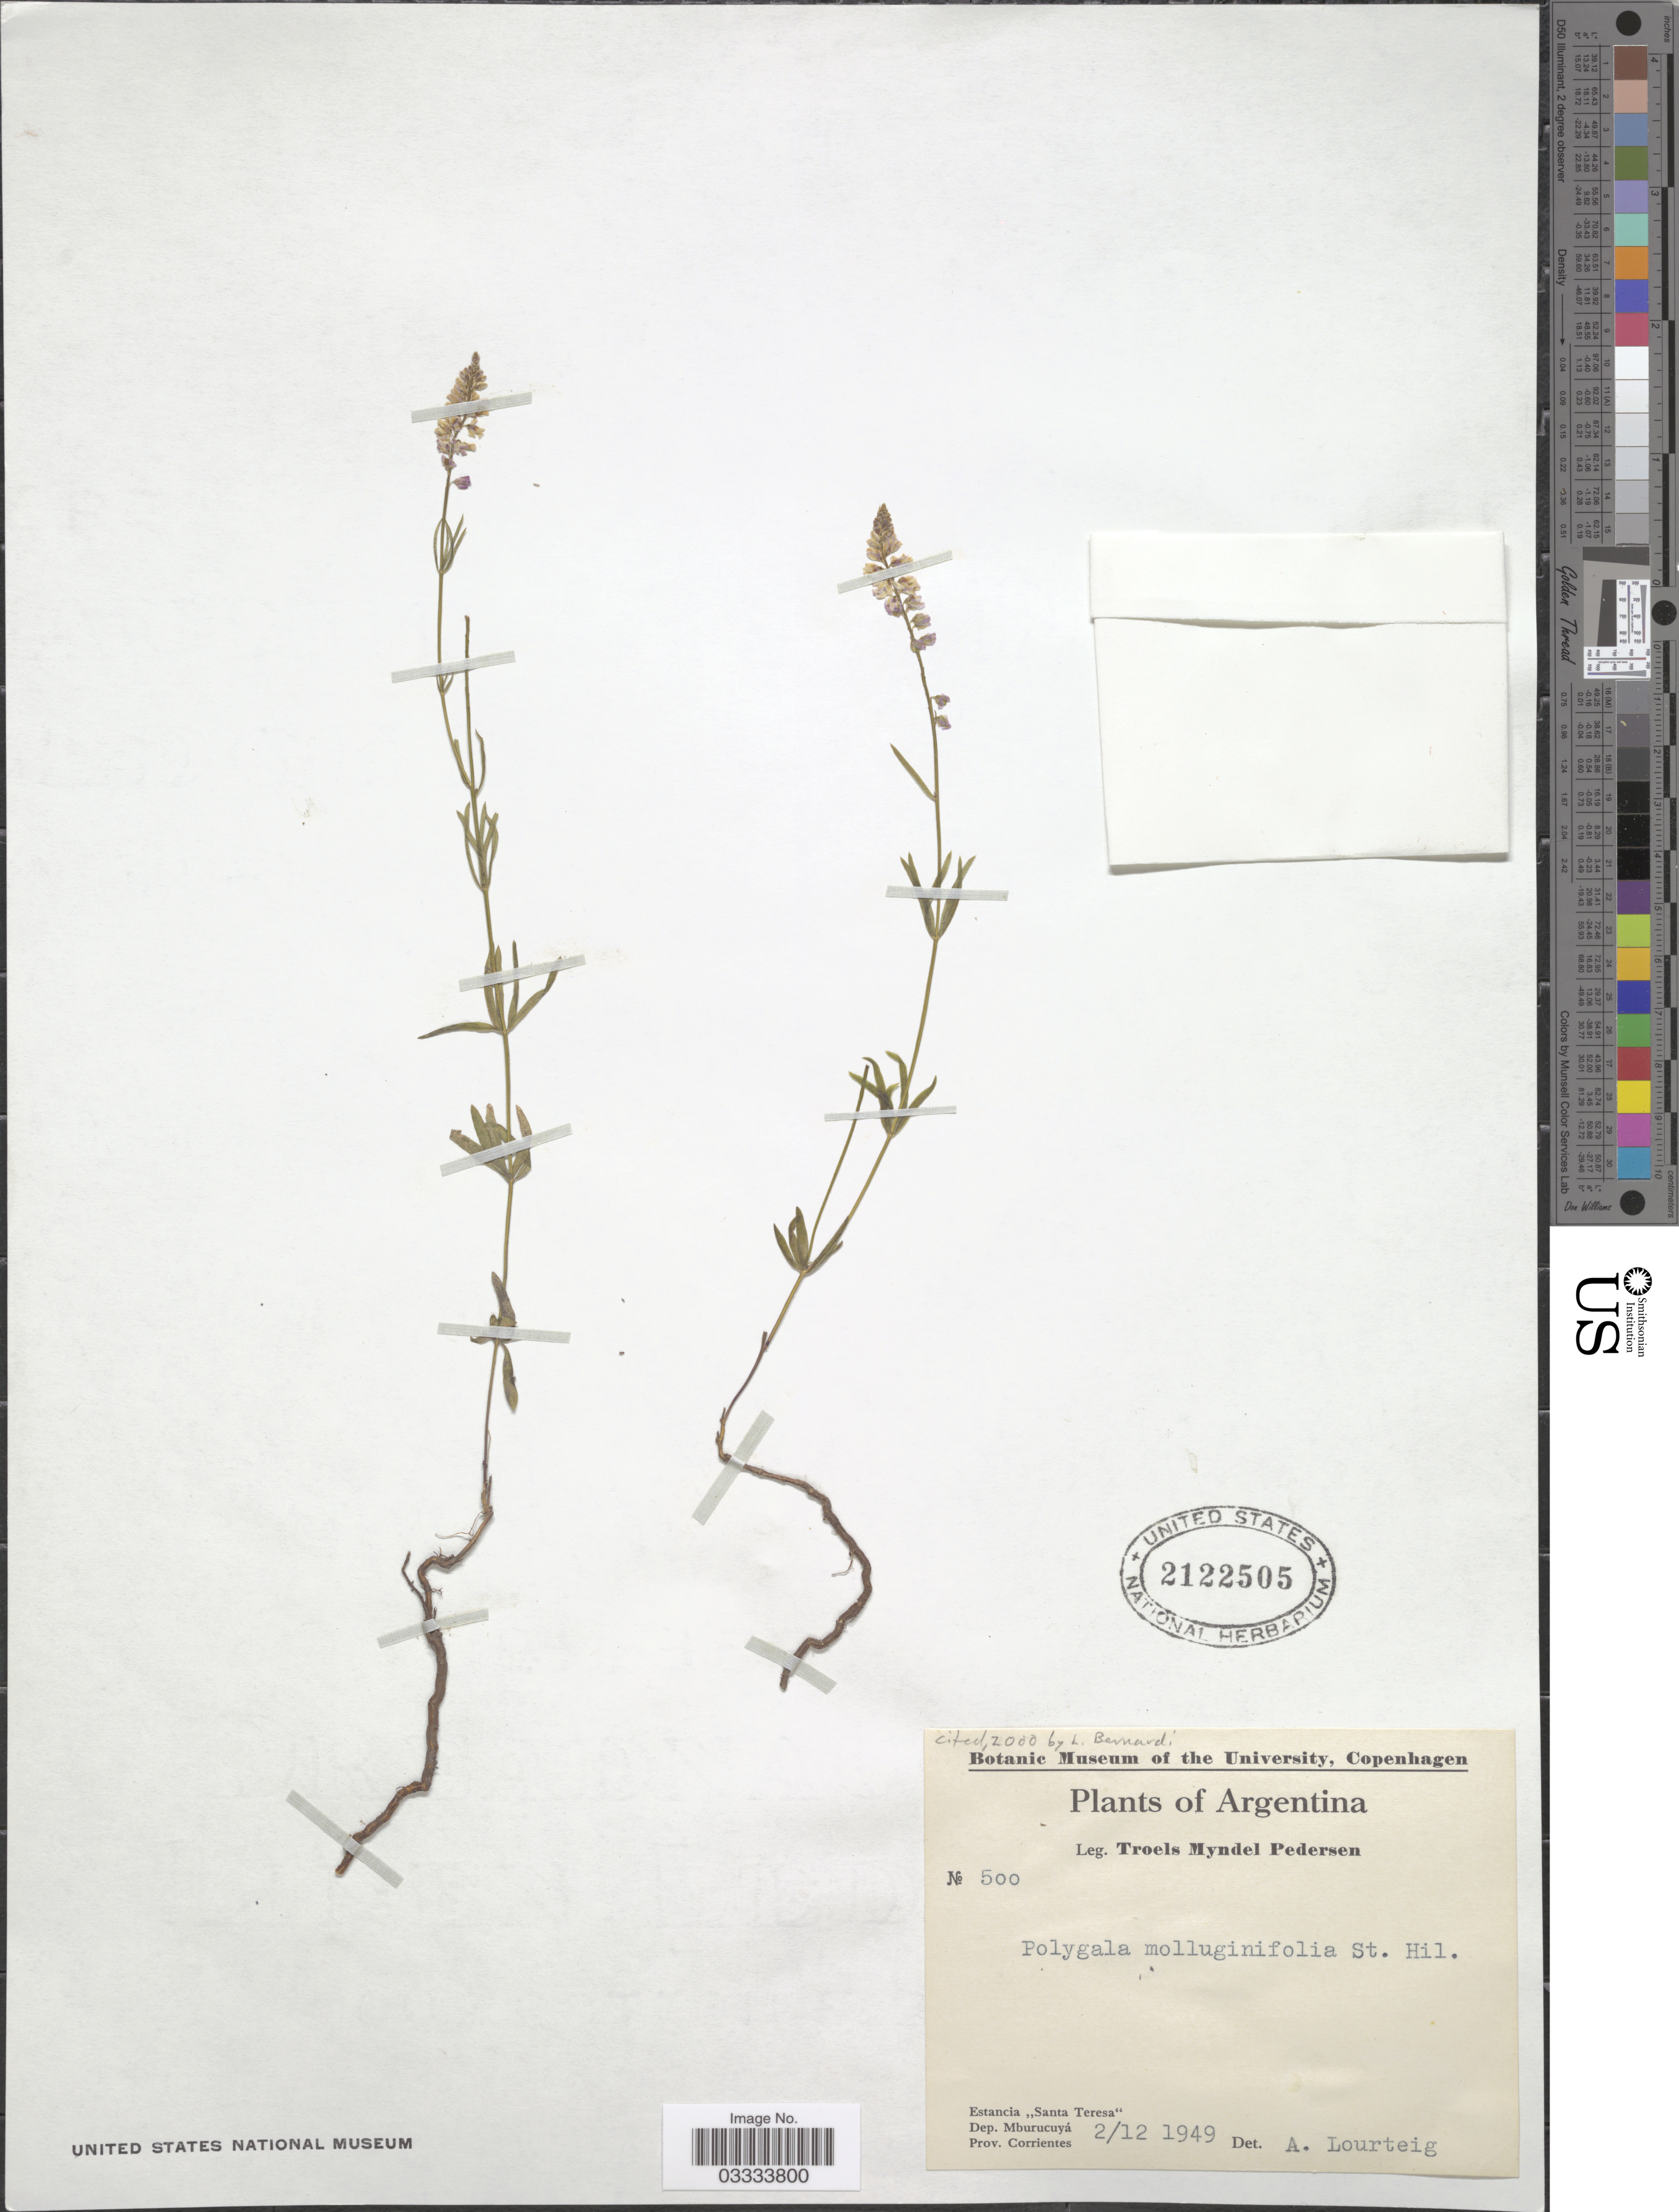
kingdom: Plantae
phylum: Tracheophyta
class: Magnoliopsida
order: Fabales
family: Polygalaceae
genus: Polygala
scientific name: Polygala molluginifolia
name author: A. St.-Hil. & Moq.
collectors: T. Pederson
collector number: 500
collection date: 1949-12-02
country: Argentina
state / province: Corrientes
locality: Estancia "Santa Teresa". Dep. Mburucuyá.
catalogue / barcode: US 2122505